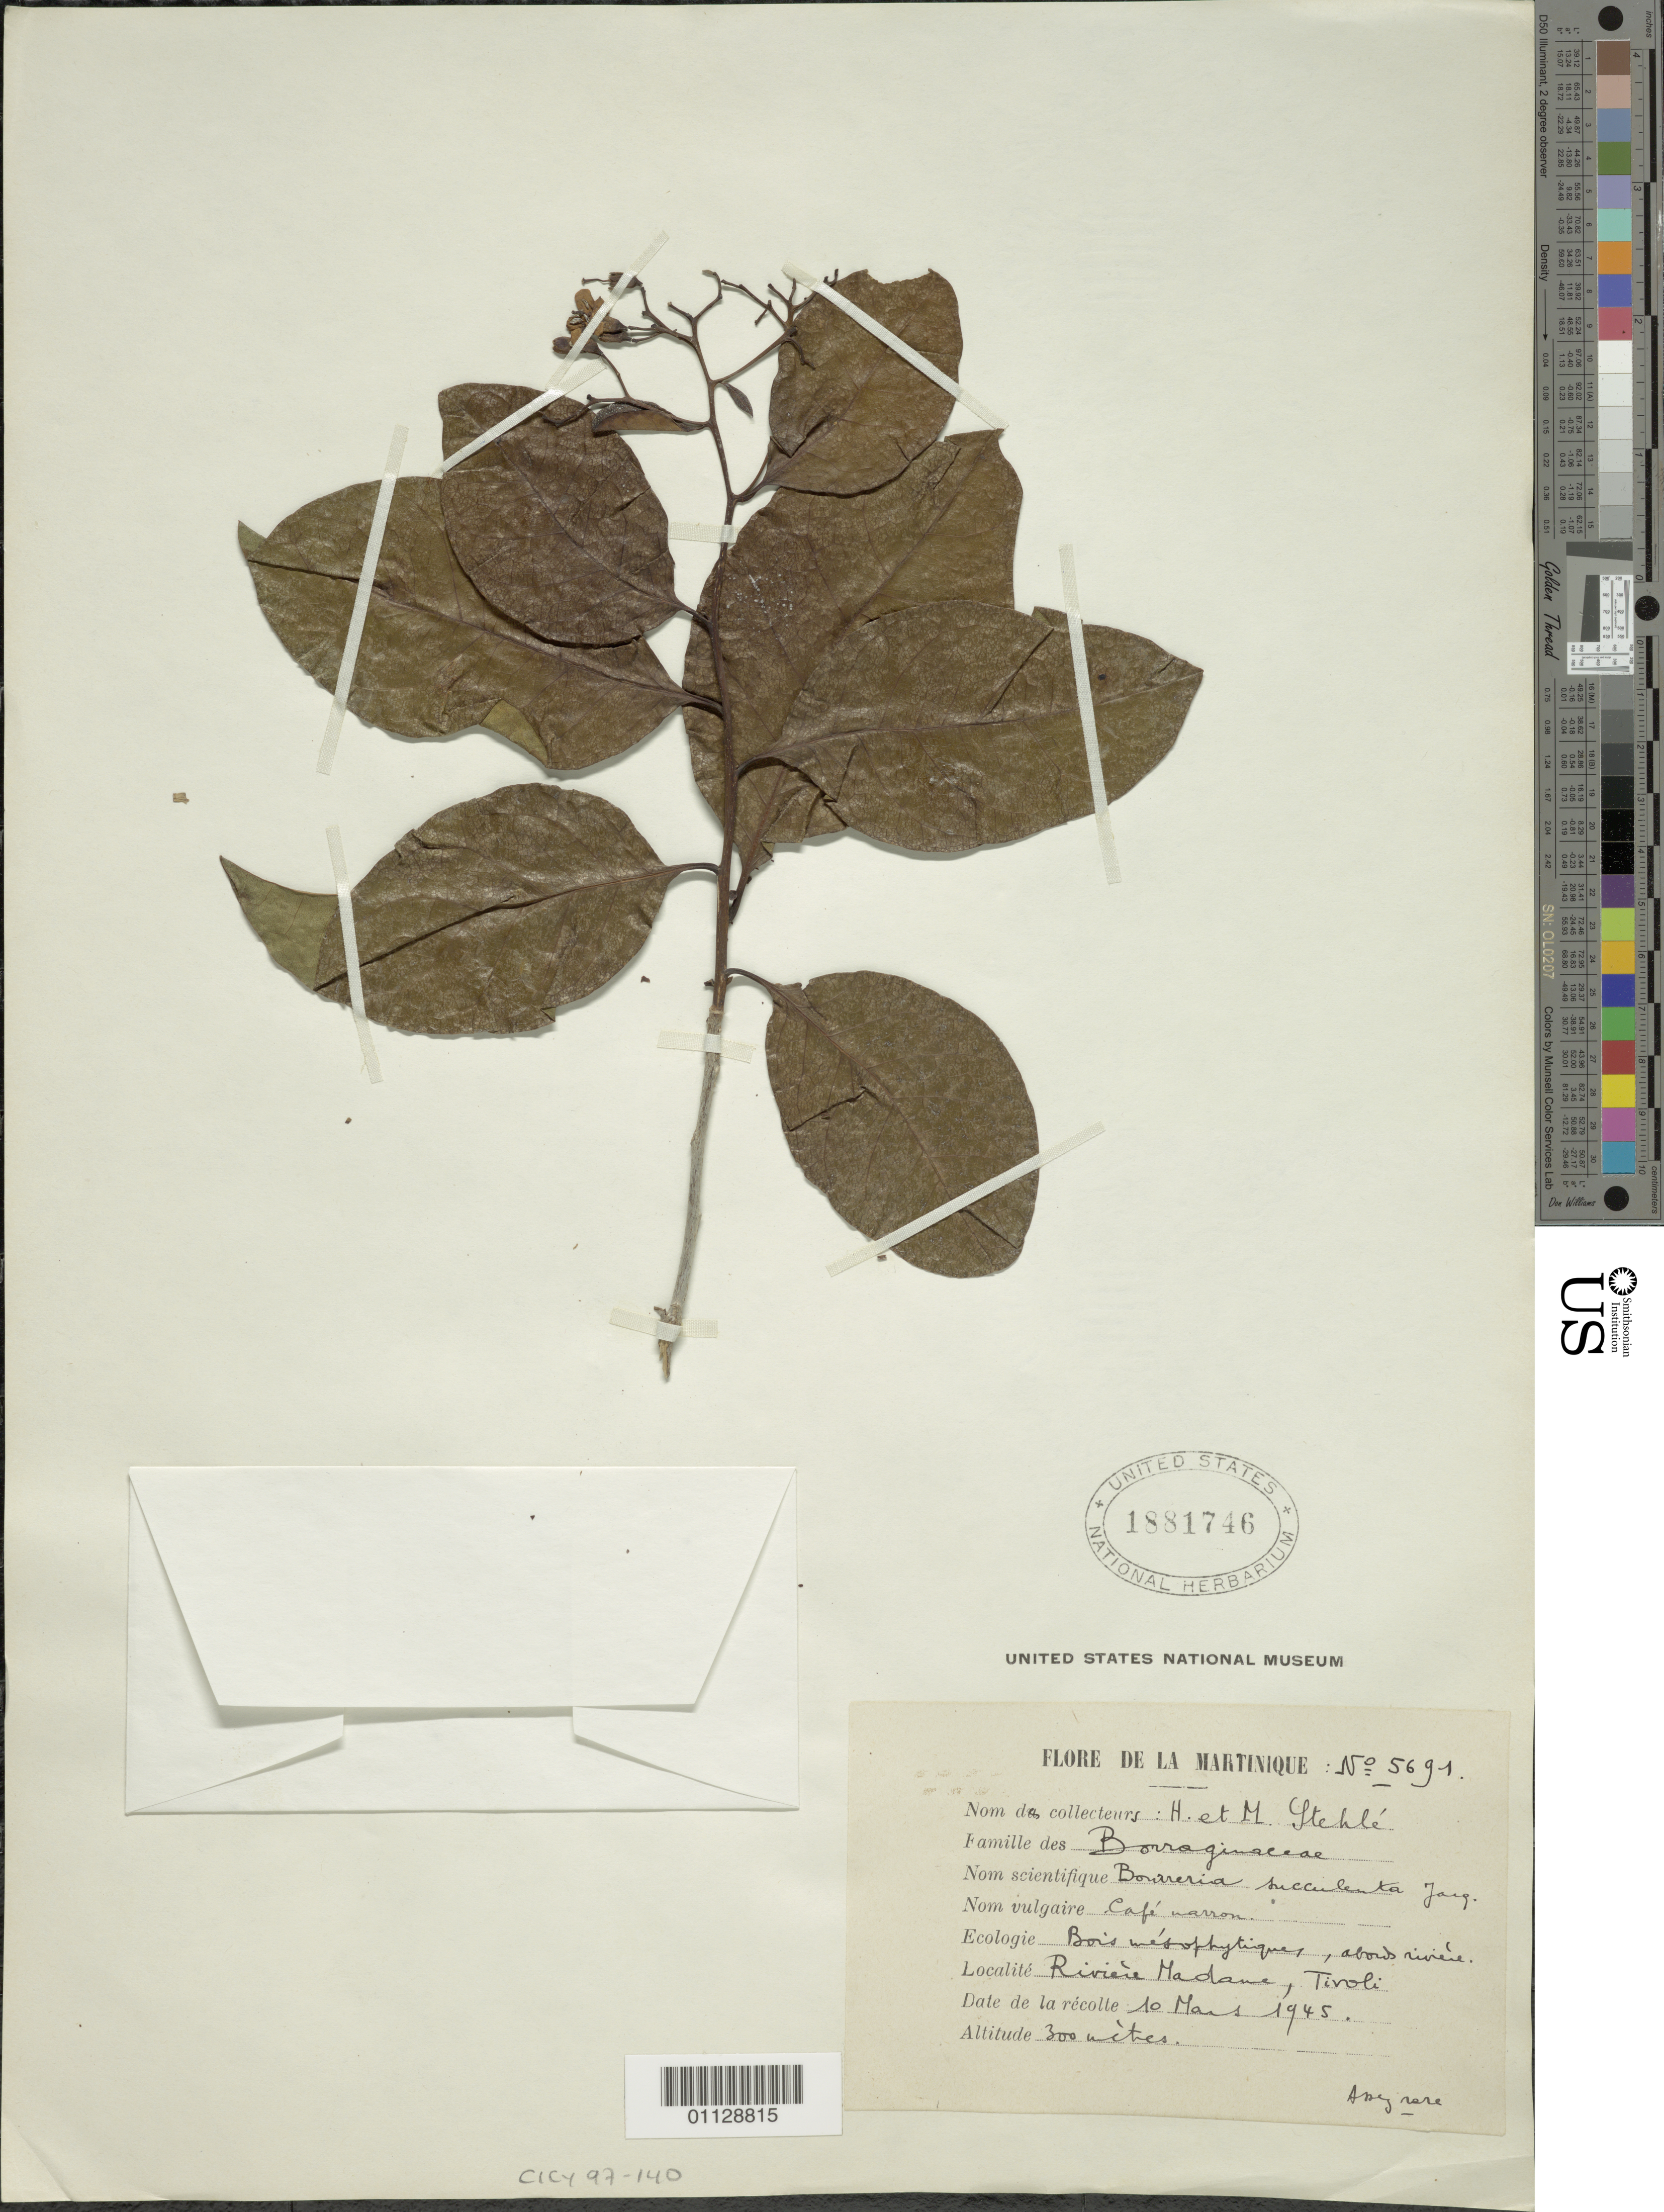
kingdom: Plantae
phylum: Tracheophyta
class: Magnoliopsida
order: Boraginales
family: Ehretiaceae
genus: Bourreria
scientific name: Bourreria succulenta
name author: Jacq.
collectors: H. Stehlé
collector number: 5694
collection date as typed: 10 Mar 1945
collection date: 1945-03-10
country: Martinique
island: Martinique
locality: Riviere Madame, Tivoli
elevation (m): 300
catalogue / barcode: US 1881746